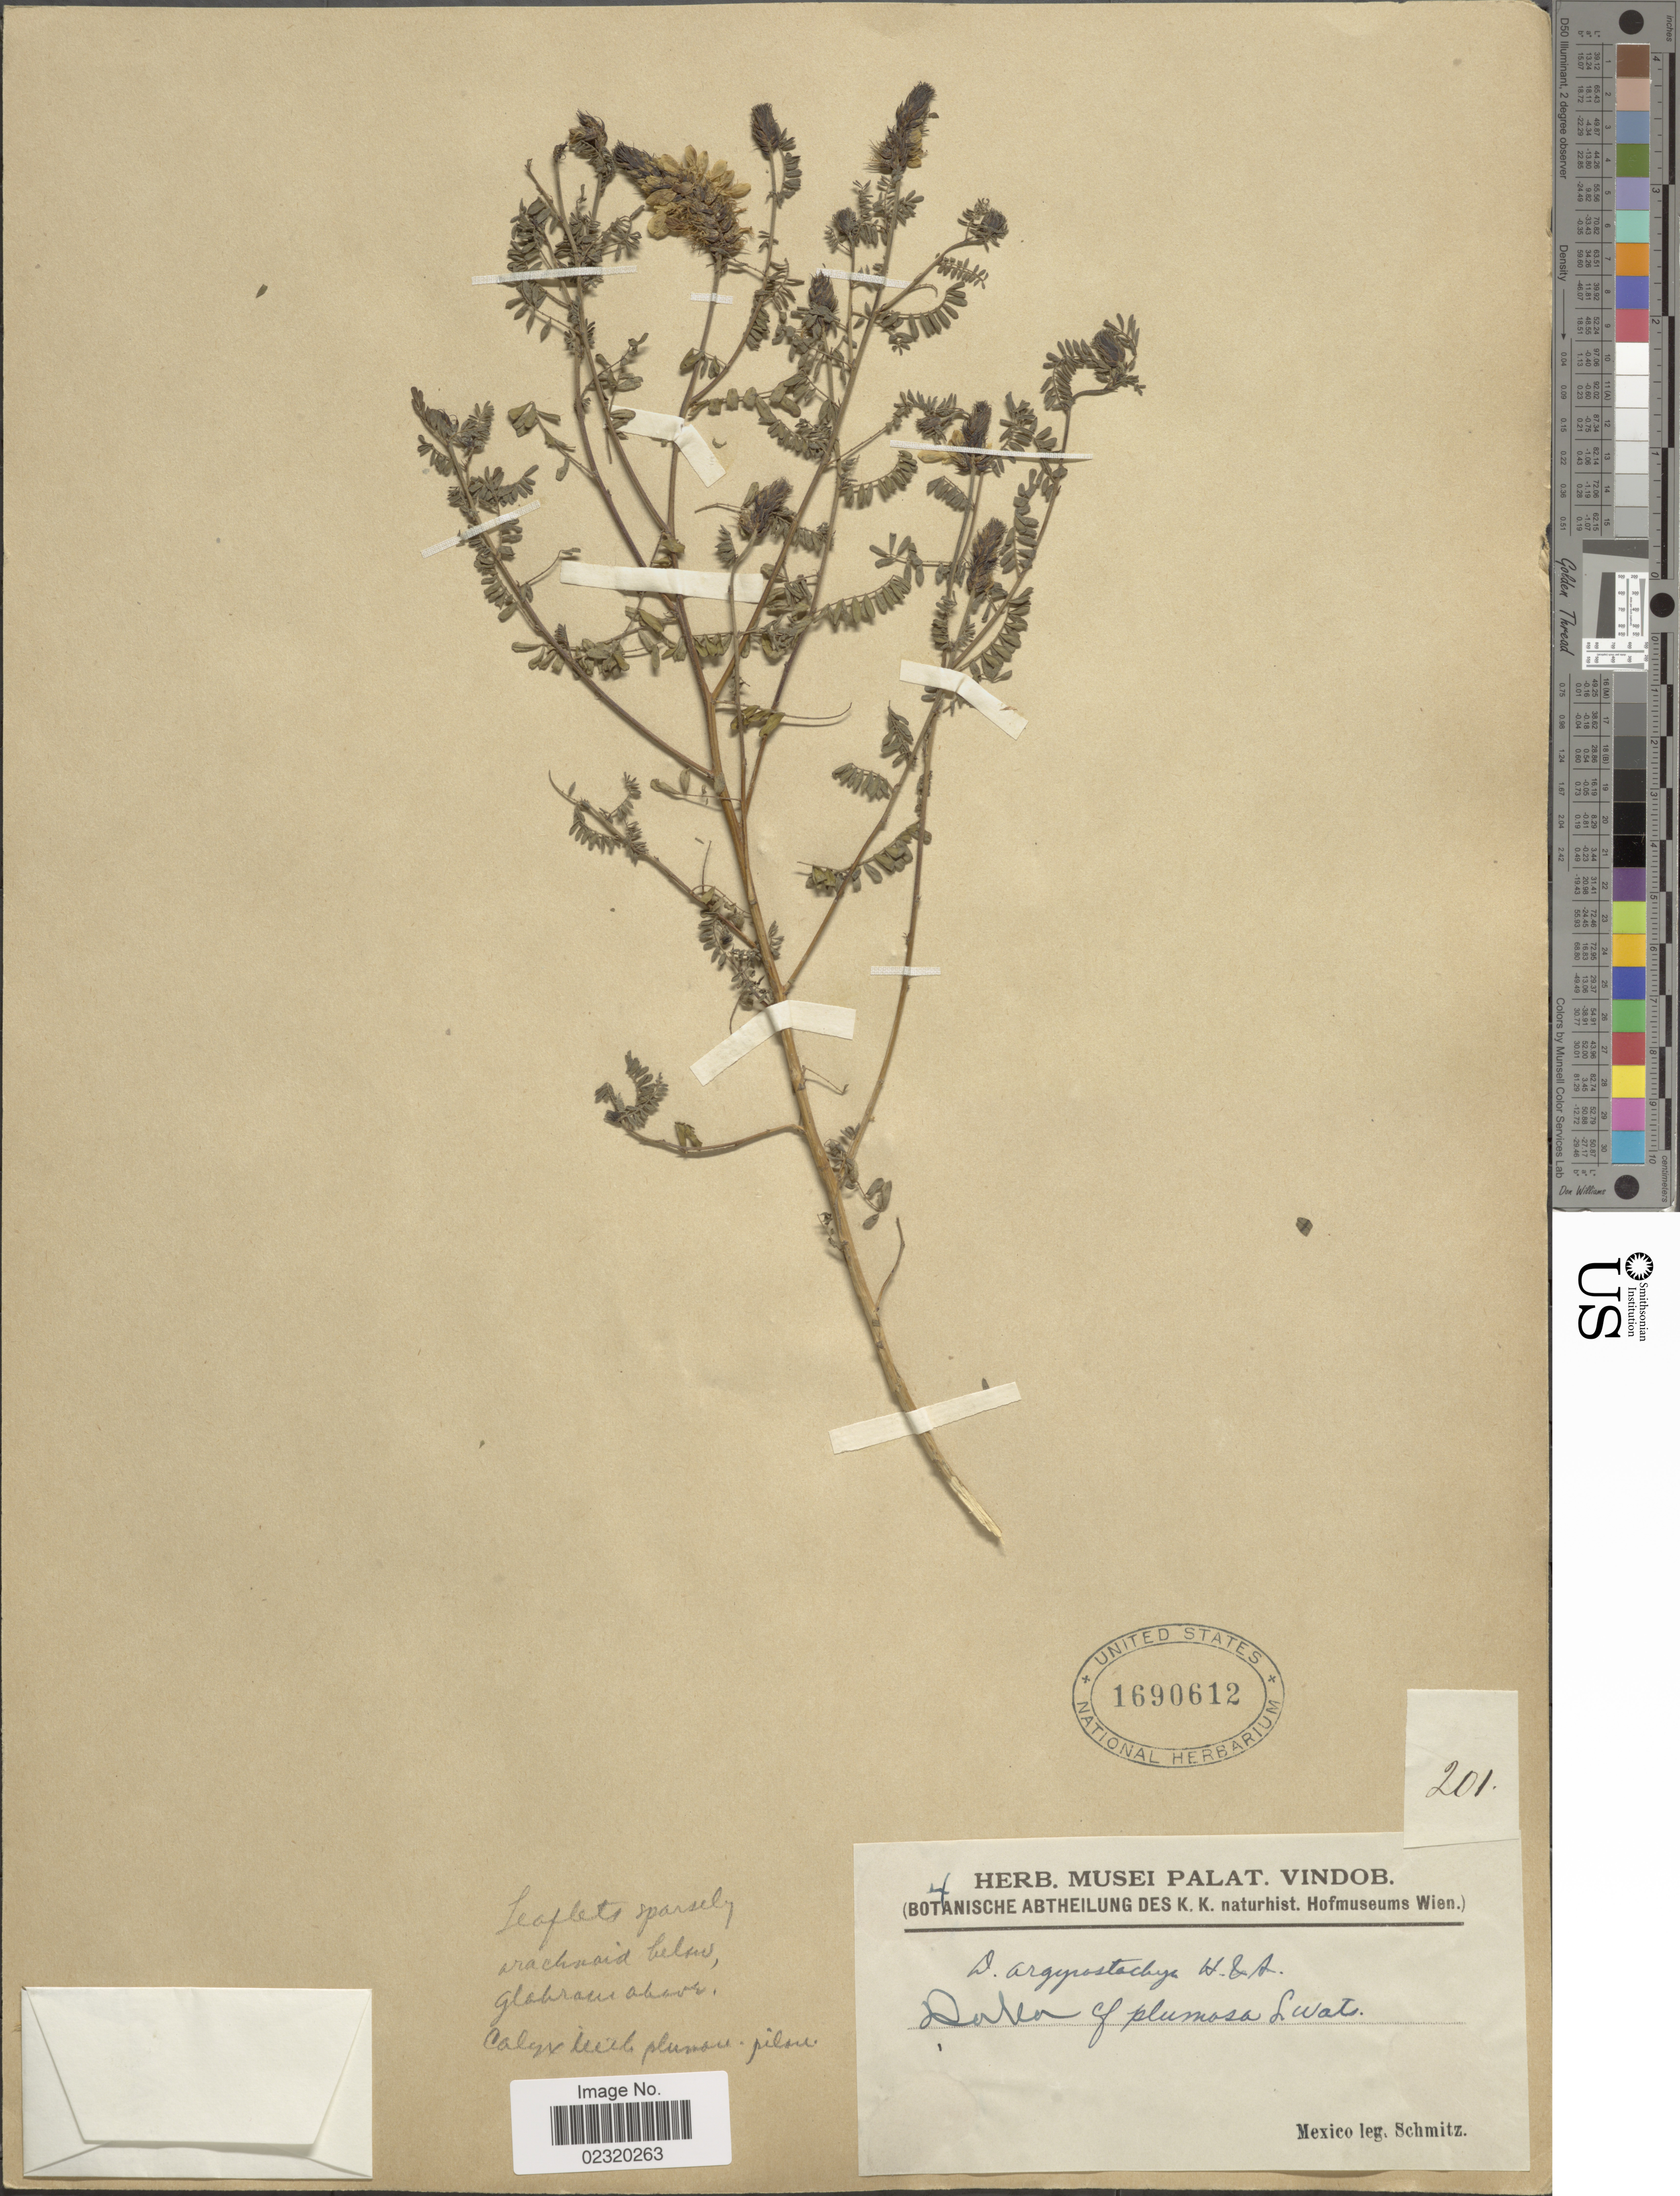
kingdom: Plantae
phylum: Tracheophyta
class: Magnoliopsida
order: Fabales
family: Fabaceae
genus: Dalea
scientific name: Dalea versicolor var. argyrostachya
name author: Zucc.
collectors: -. Schmitz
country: Mexico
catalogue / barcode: US 1690612